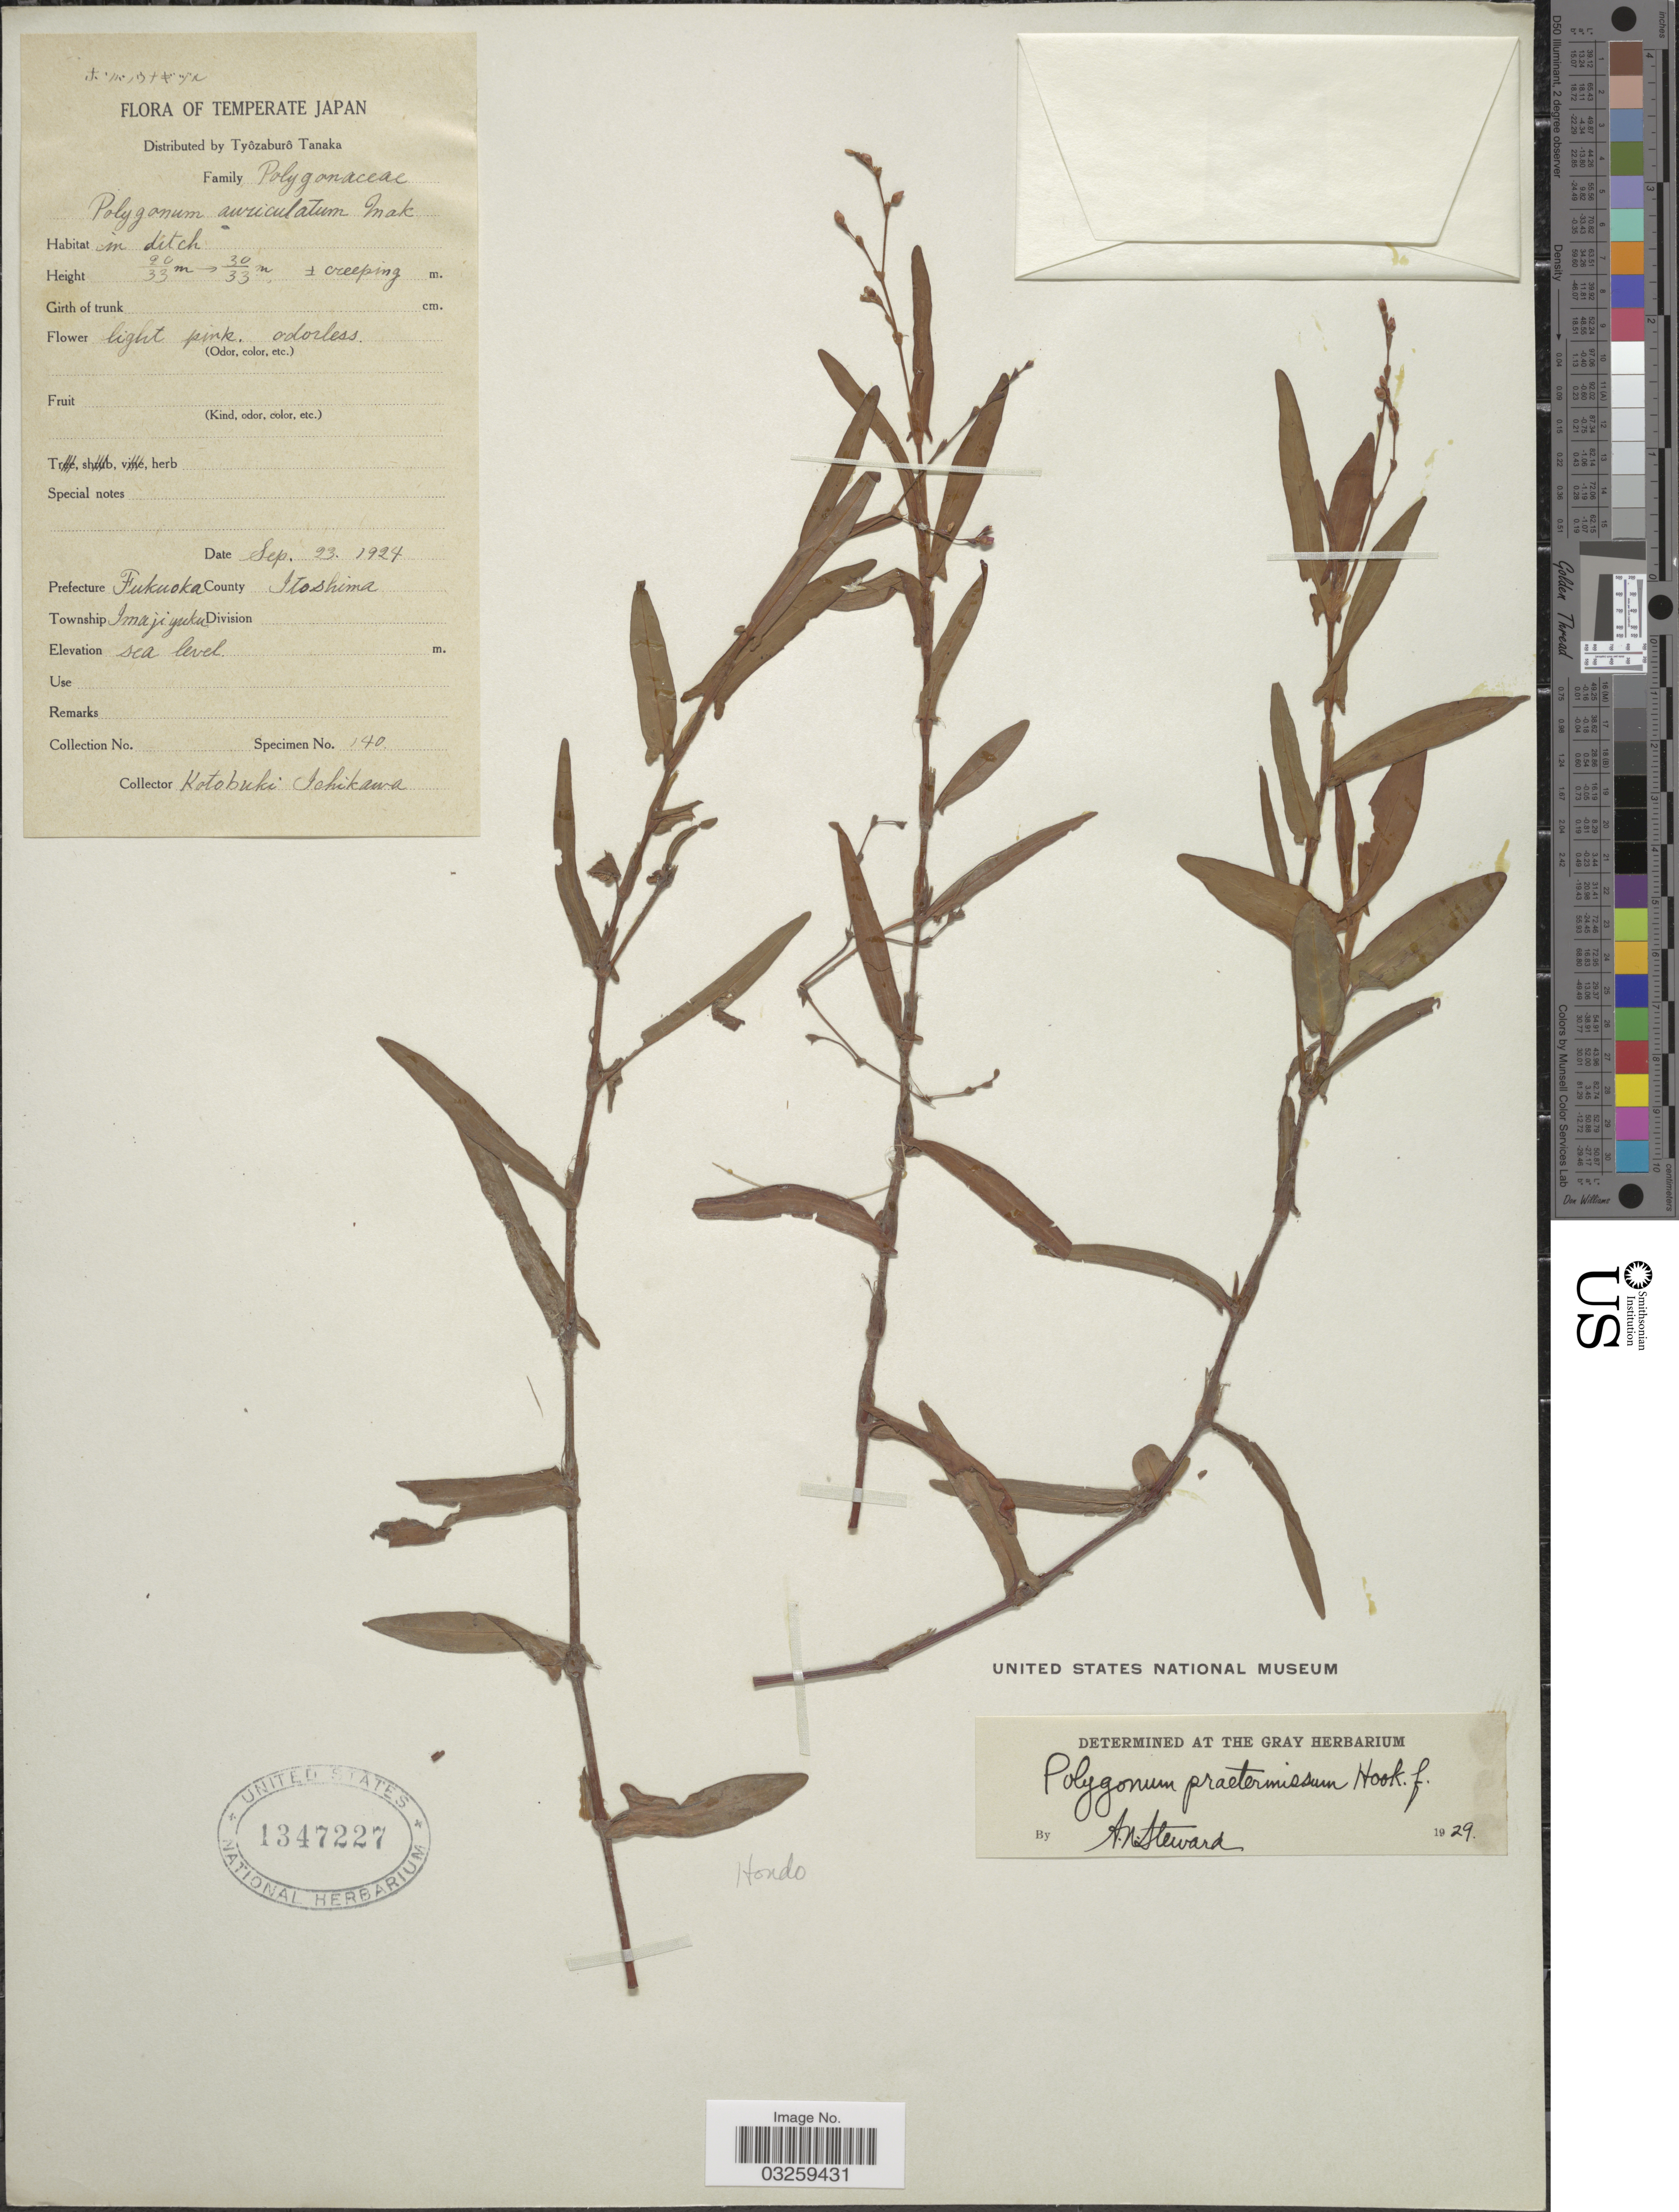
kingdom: Plantae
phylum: Tracheophyta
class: Magnoliopsida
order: Caryophyllales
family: Polygonaceae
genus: Polygonum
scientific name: Polygonum praetermissum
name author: Hook. f.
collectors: K. Schikawa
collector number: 140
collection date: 1924-09-23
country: Japan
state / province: Hukuoka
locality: Prefecture Fukuoka, County Itoshima, Township Imajiyuku.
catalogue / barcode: US 1347227